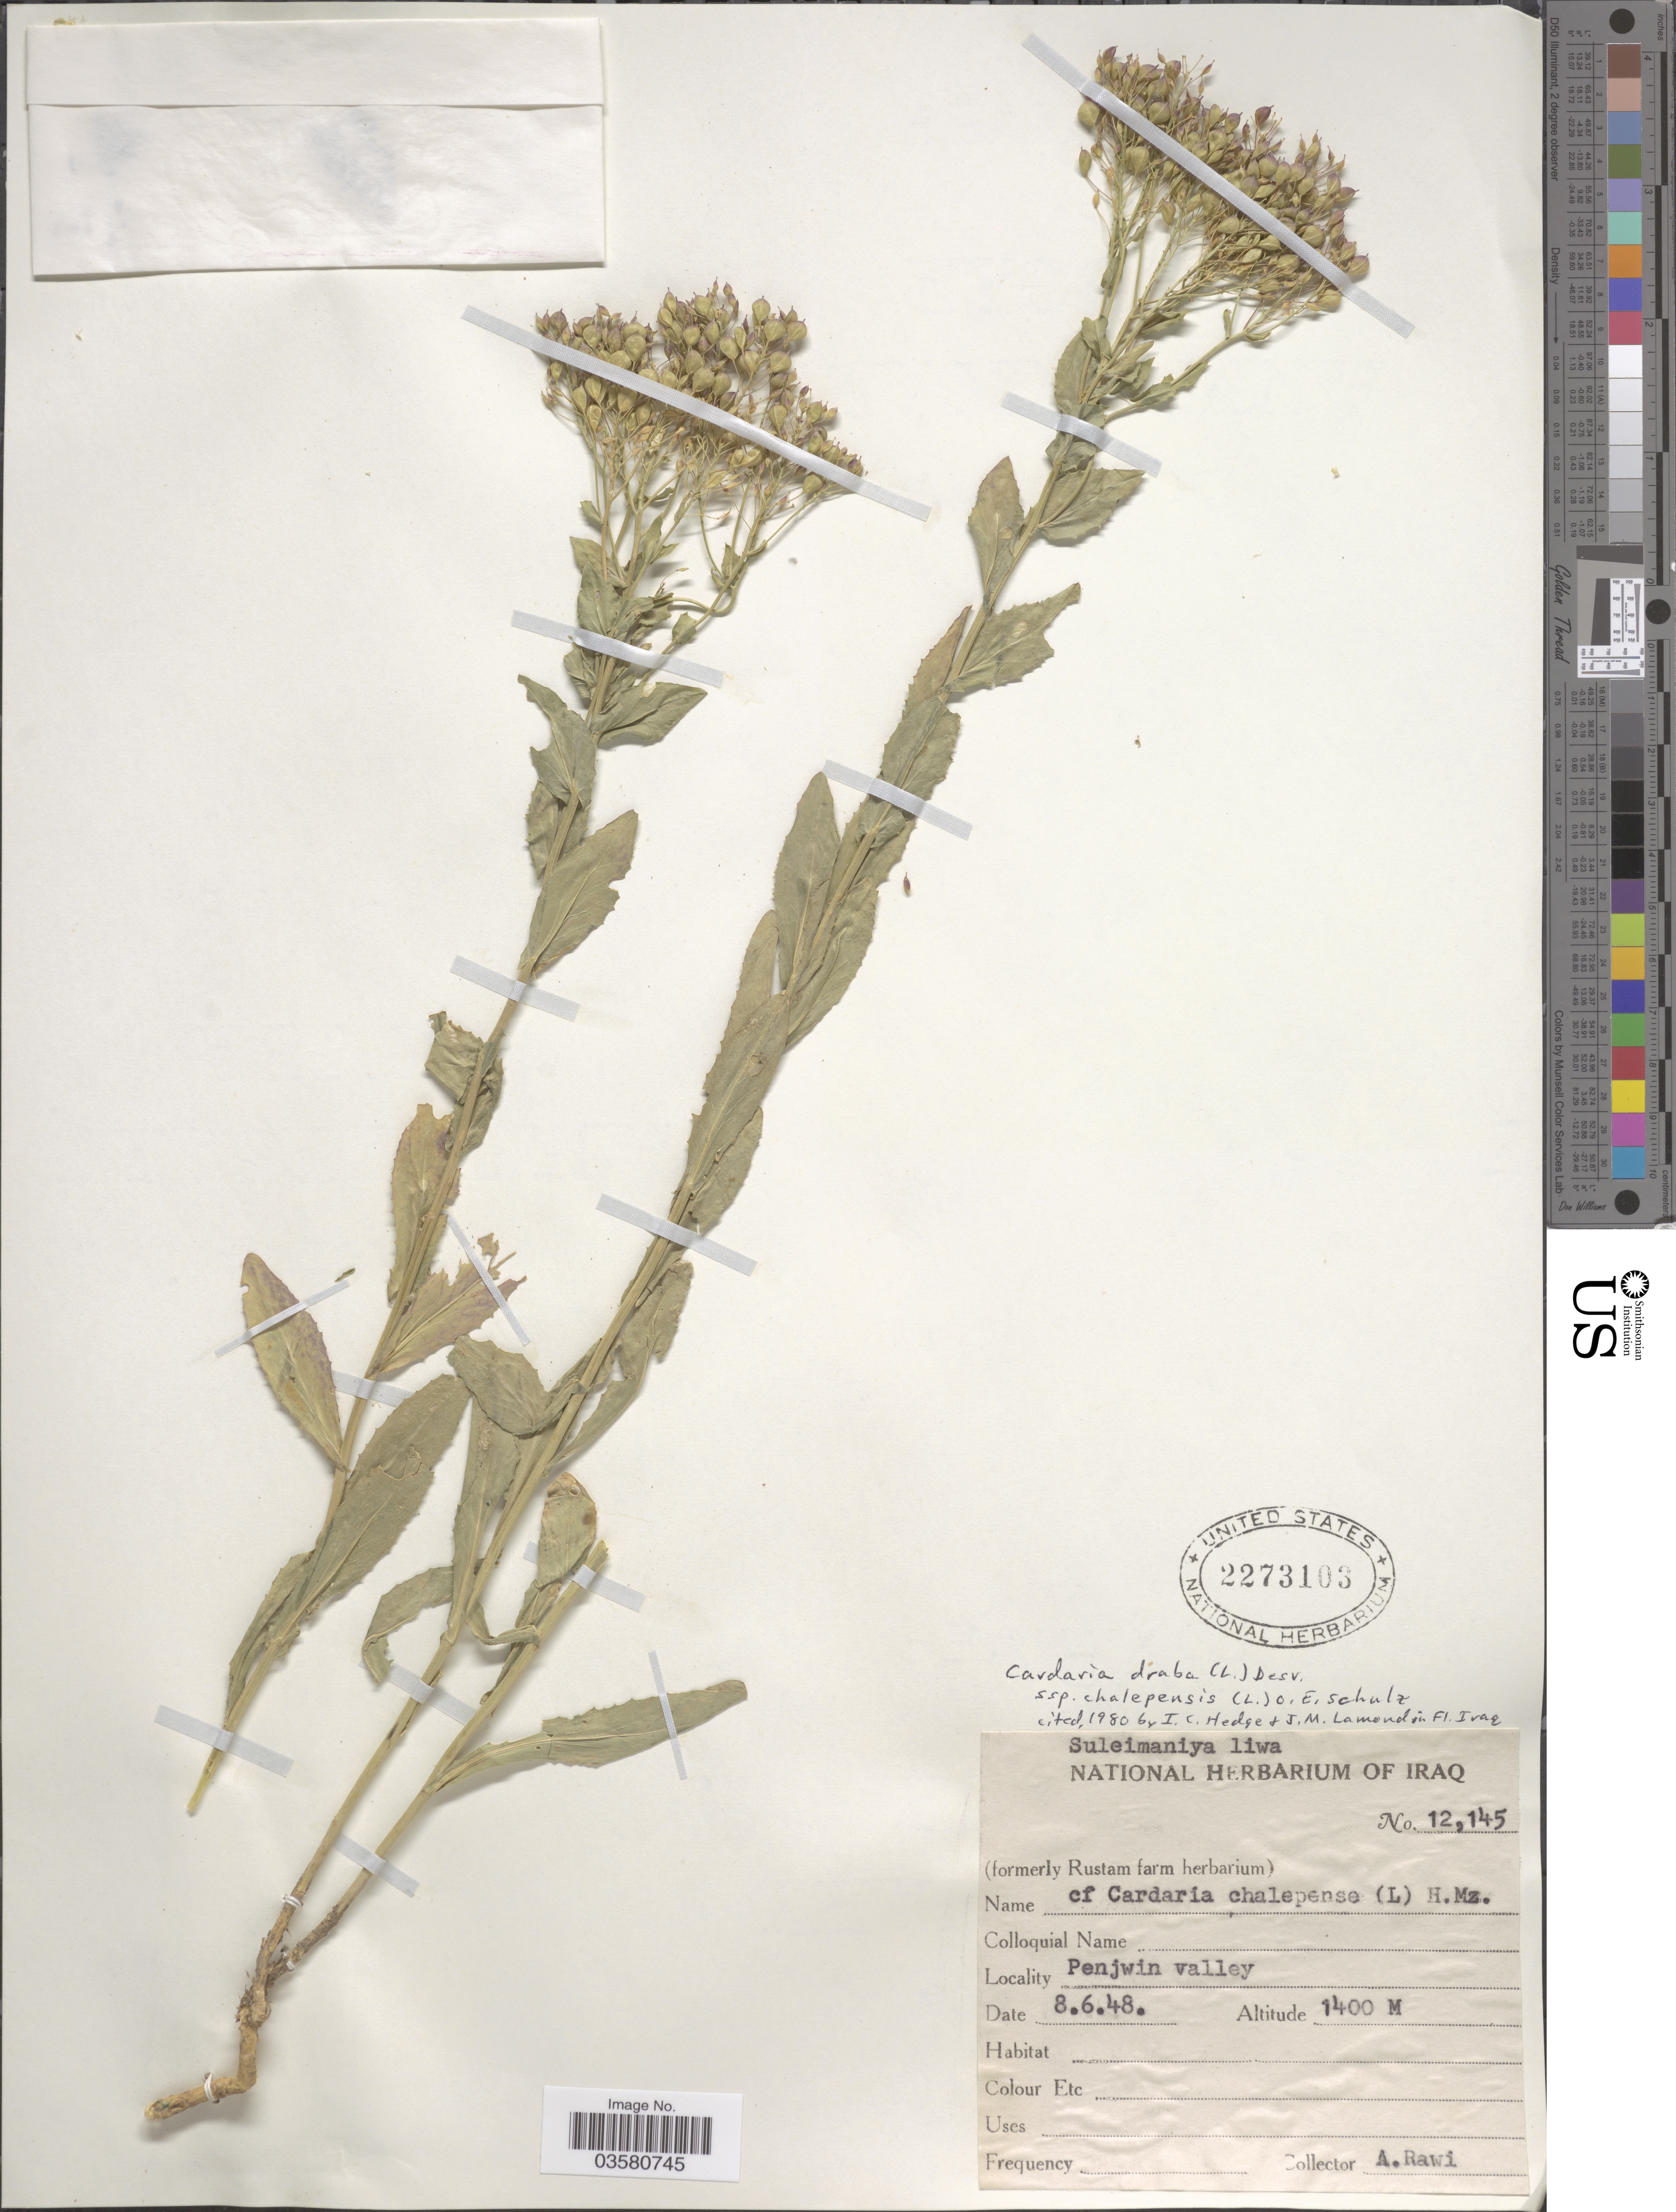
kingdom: Plantae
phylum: Tracheophyta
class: Magnoliopsida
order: Brassicales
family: Brassicaceae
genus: Lepidium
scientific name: Lepidium chalepense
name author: L.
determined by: Strong, M. T., (US), Smithsonian Institution - National Museum of Natural History (UNITED STATES)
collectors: A. Rawi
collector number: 12145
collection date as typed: Transcribed d/m/y: 8/6/48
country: Iraq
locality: Penjwin Valley.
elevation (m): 1400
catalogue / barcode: US 2273103